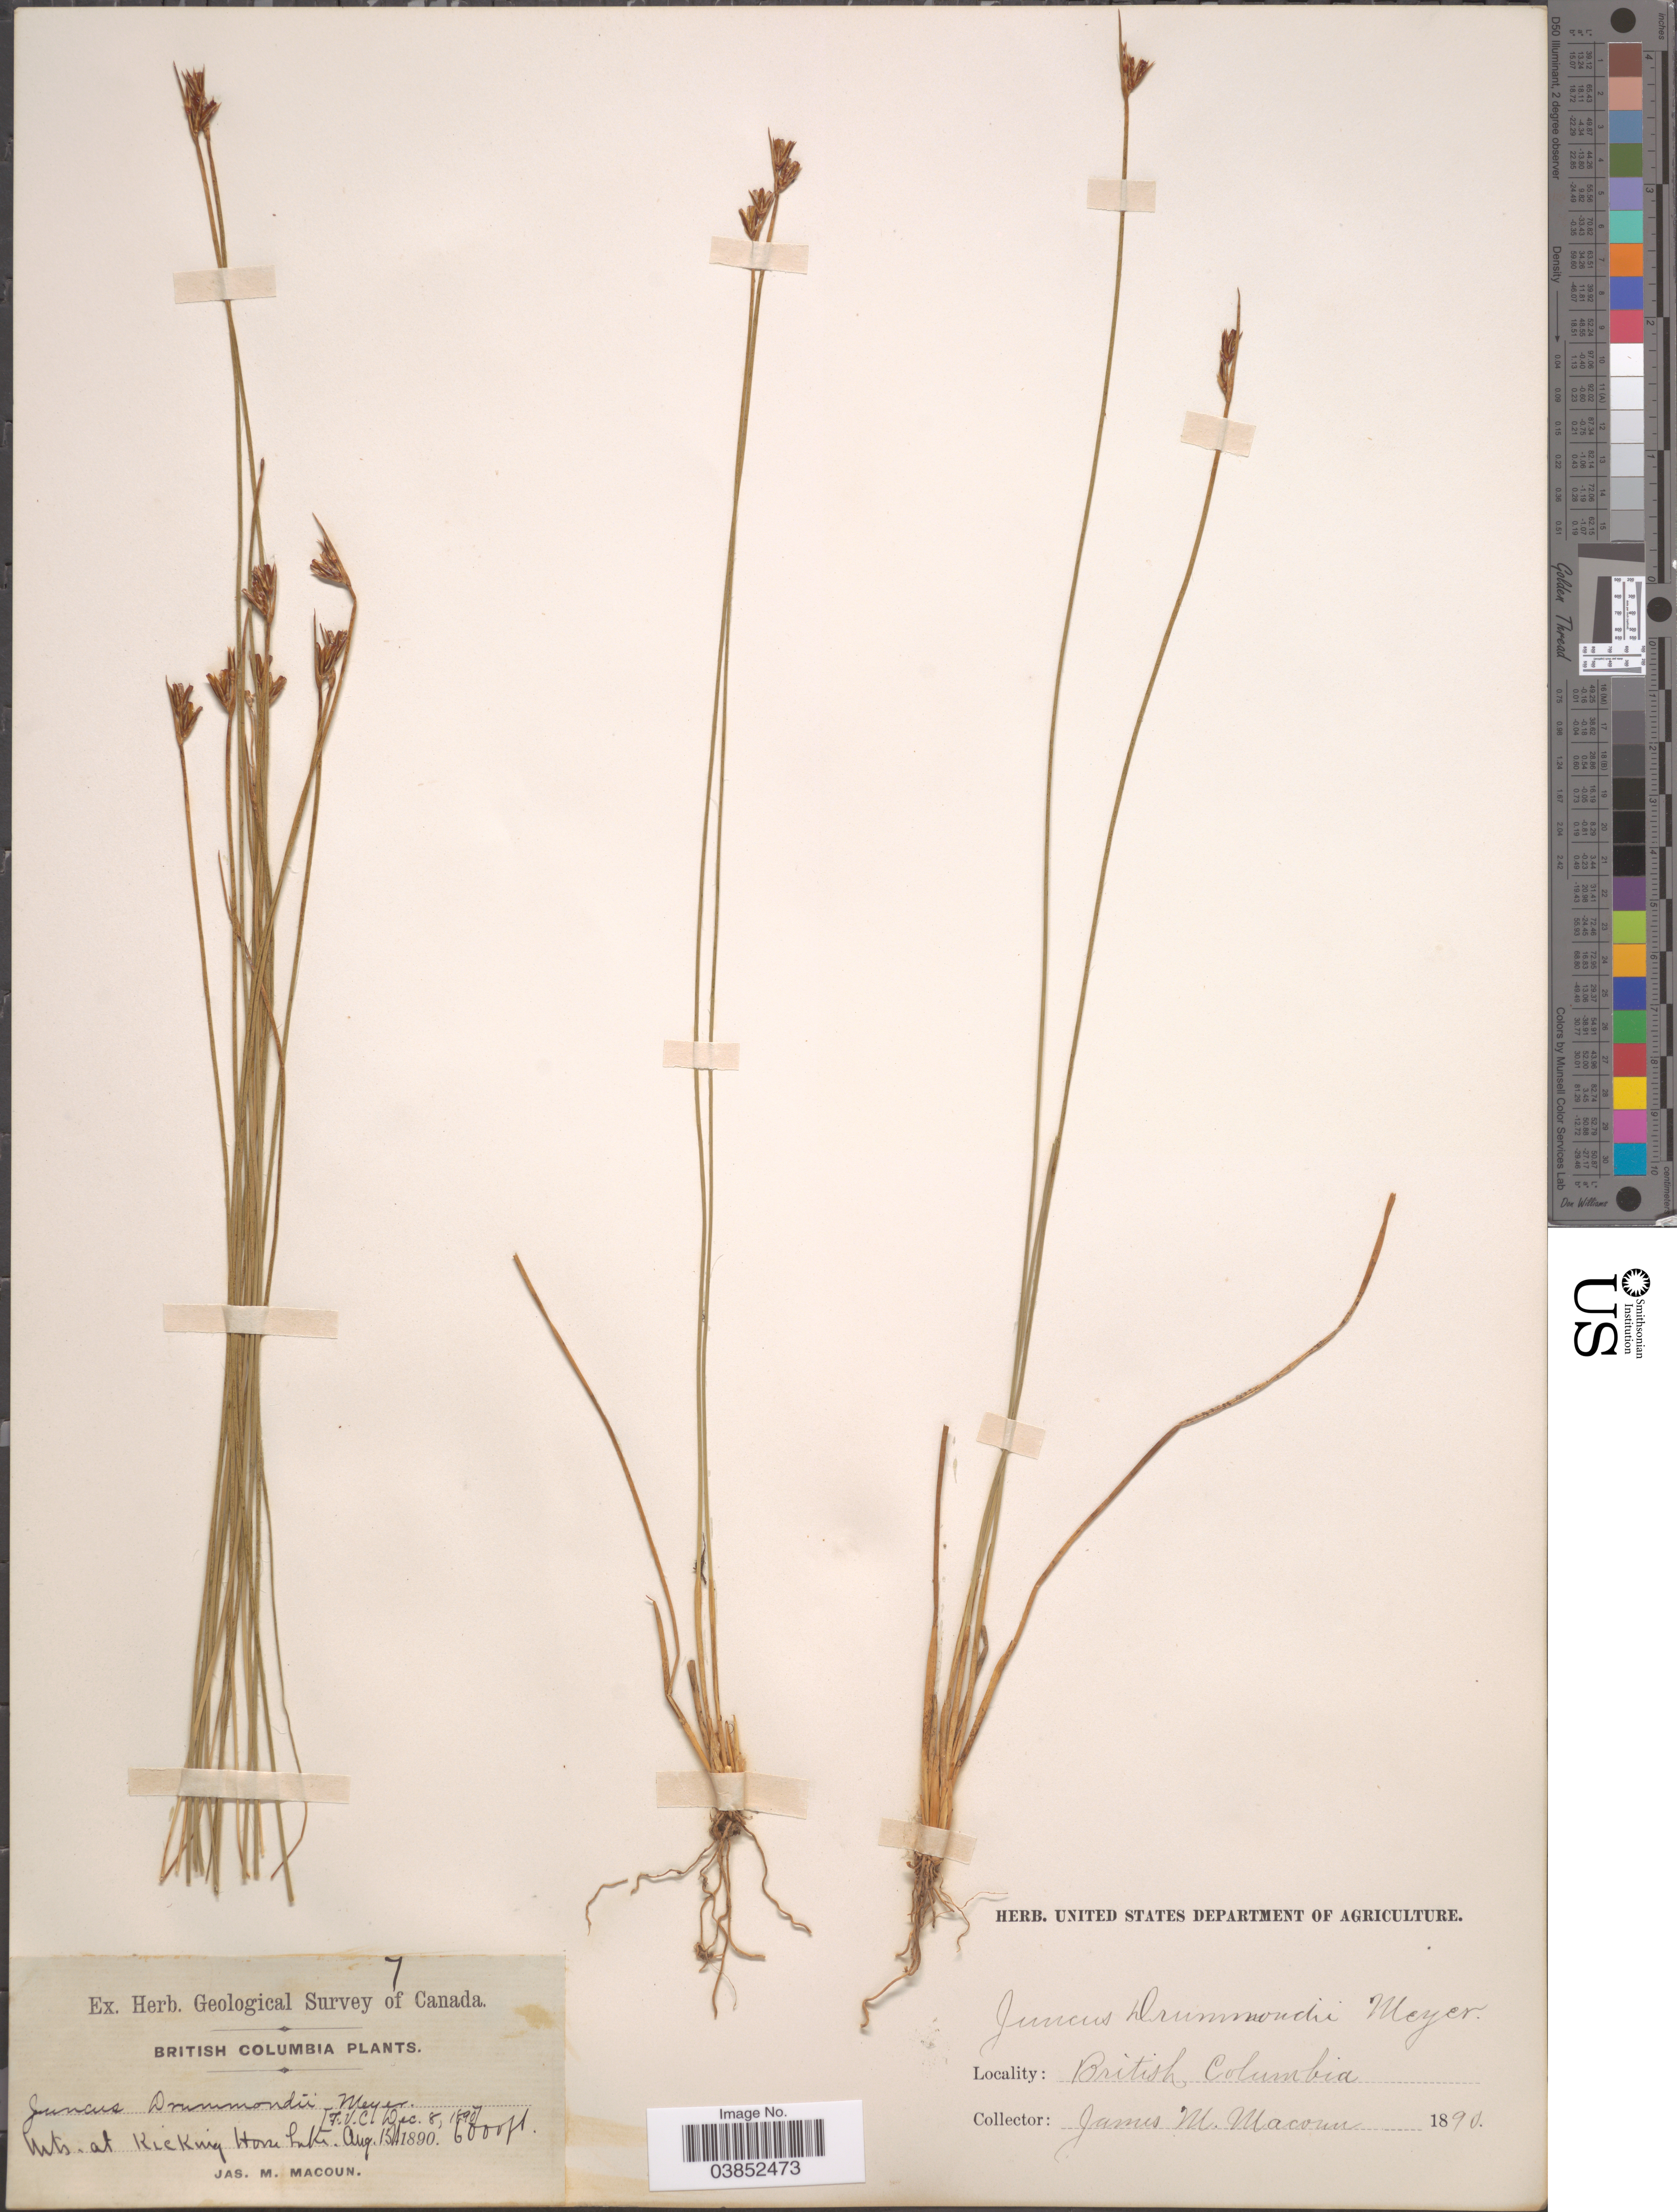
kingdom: Plantae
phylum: Tracheophyta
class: Liliopsida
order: Poales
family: Juncaceae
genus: Juncus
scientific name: Juncus drummondii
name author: E. Mey.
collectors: J. M. Macoun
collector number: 7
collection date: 1890-08-15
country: Canada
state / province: British Columbia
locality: Mts. at Kicking Horse Lake.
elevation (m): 1829